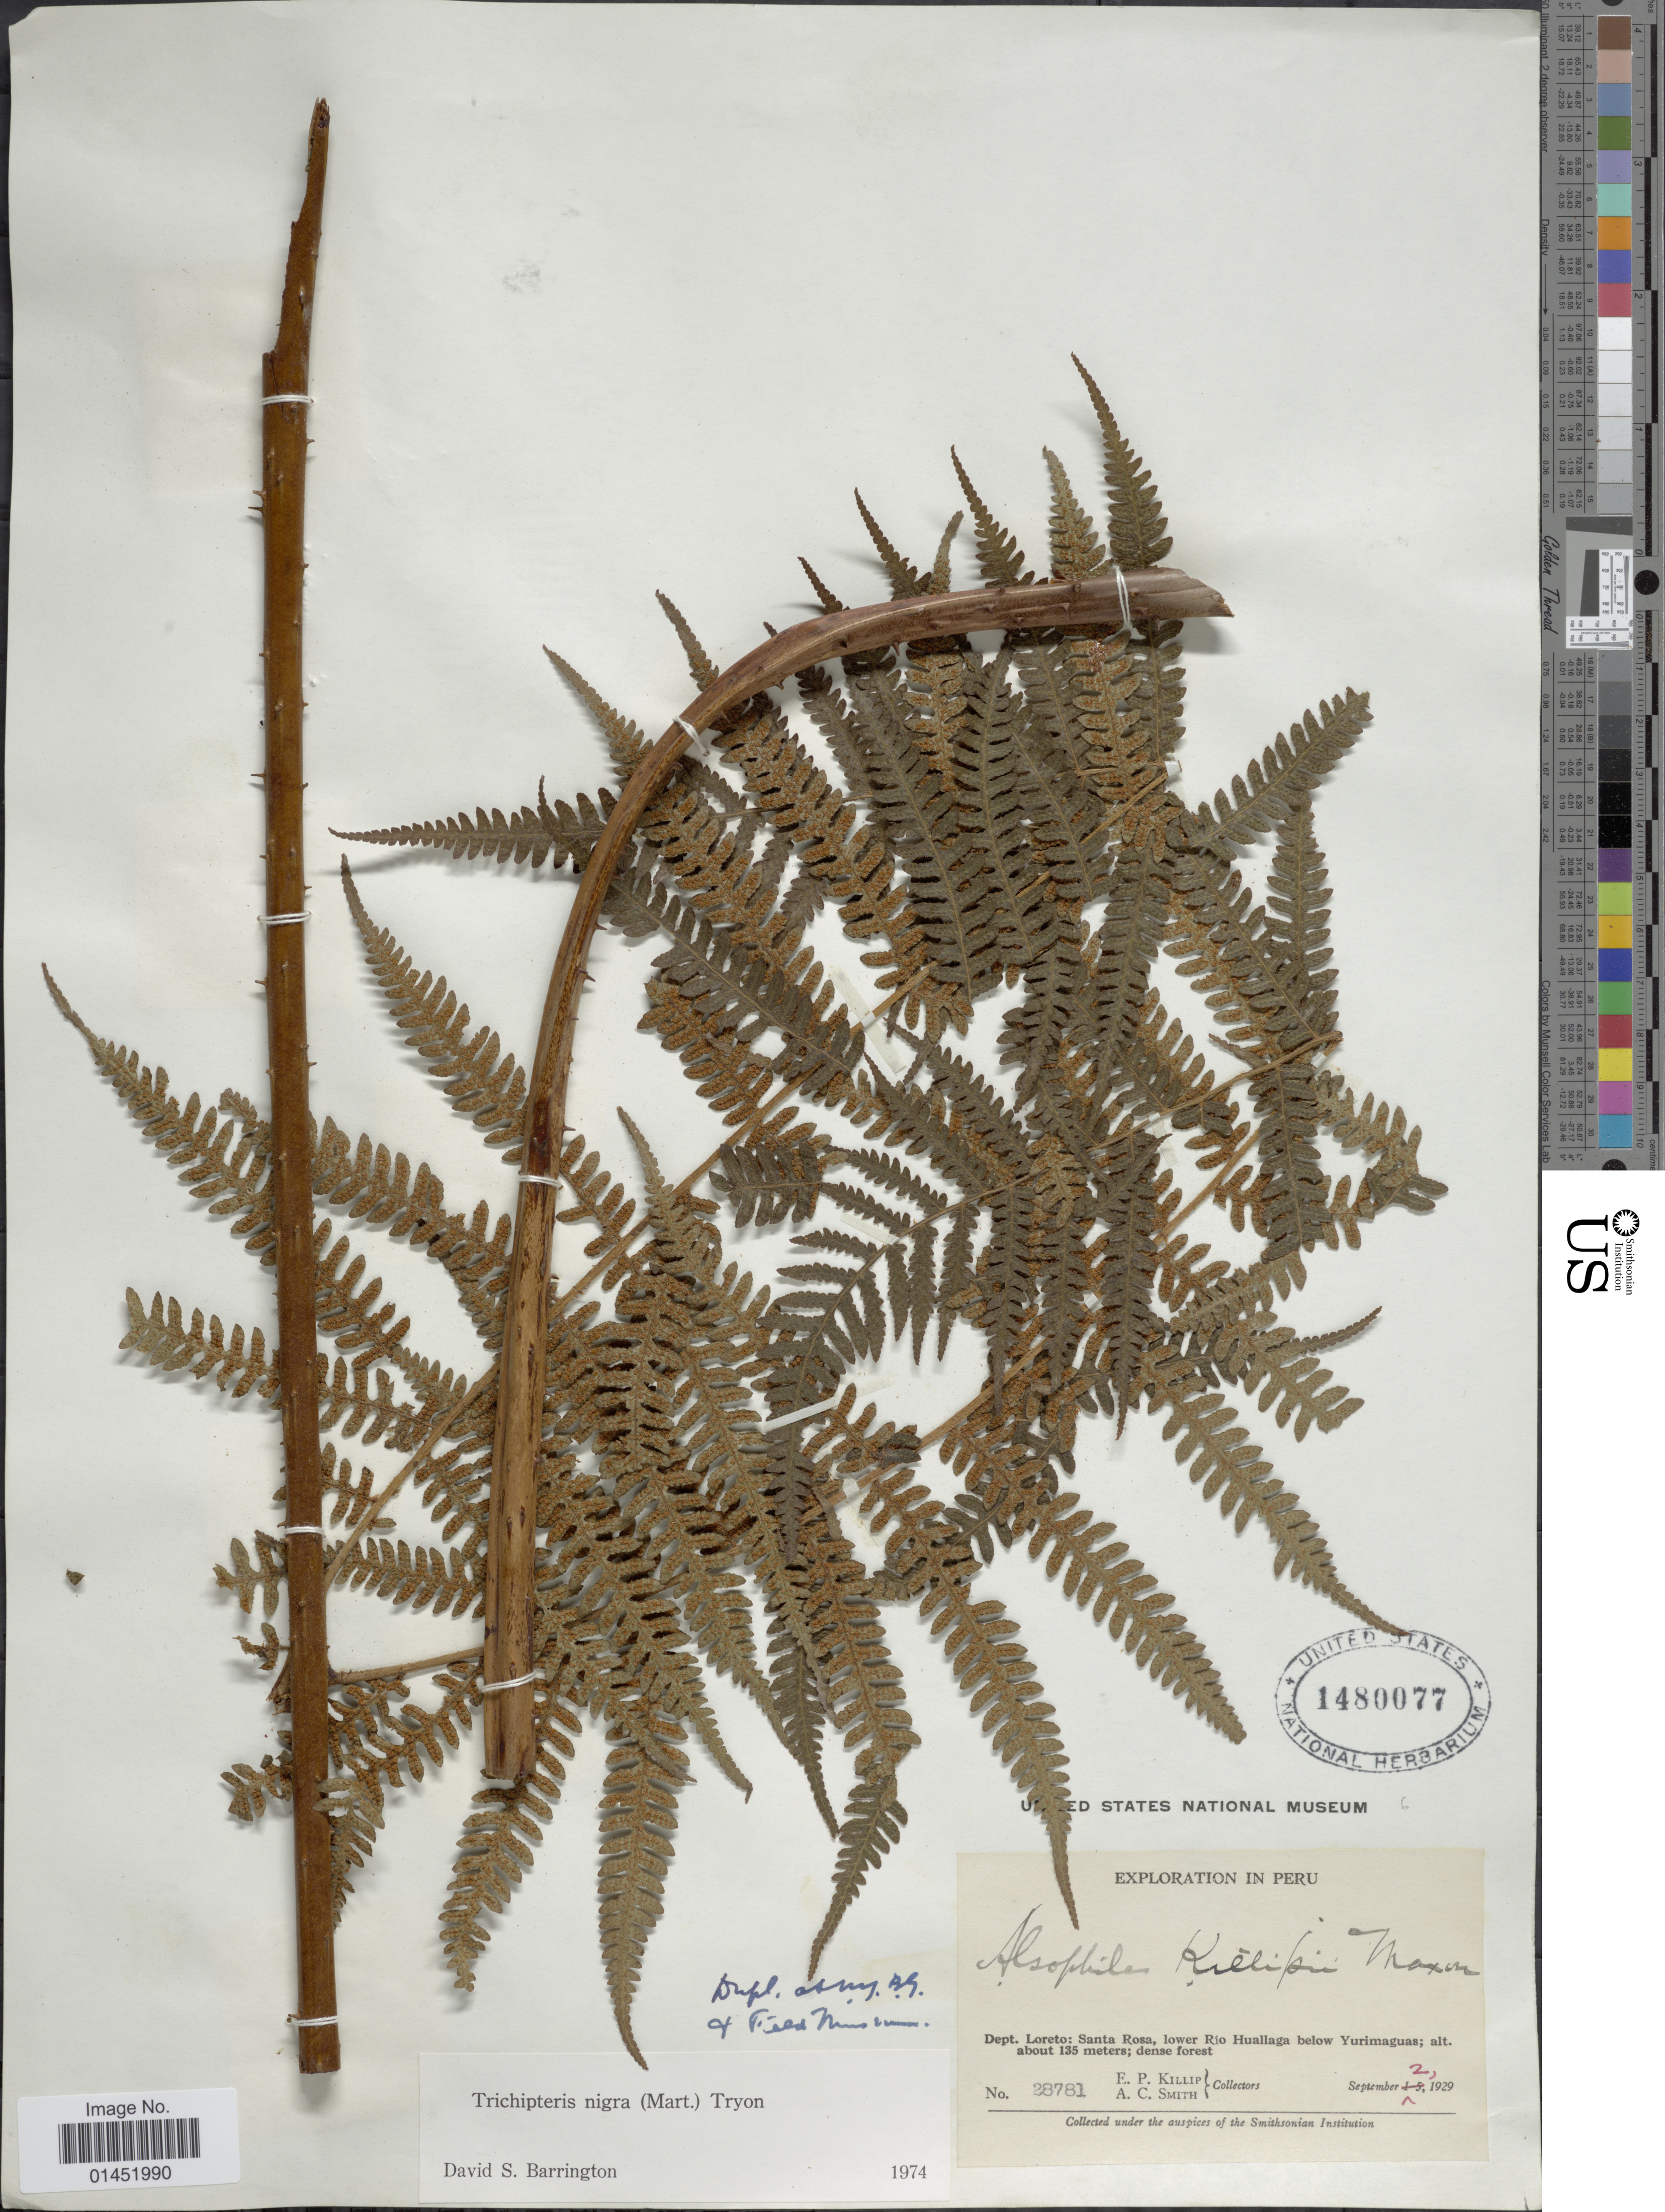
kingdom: Plantae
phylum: Tracheophyta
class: Polypodiopsida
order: Cyatheales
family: Cyatheaceae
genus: Cyathea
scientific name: Cyathea lasiosora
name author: (Mett. ex Kuhn) Domin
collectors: E. P. Killip & A. C. Smith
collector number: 28781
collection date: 1929-09-02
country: Peru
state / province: Loreto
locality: Dept. Loreto: Santa Rosa, lowe Rio Huallaga below Yurimaguas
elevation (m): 135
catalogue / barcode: US 1480077